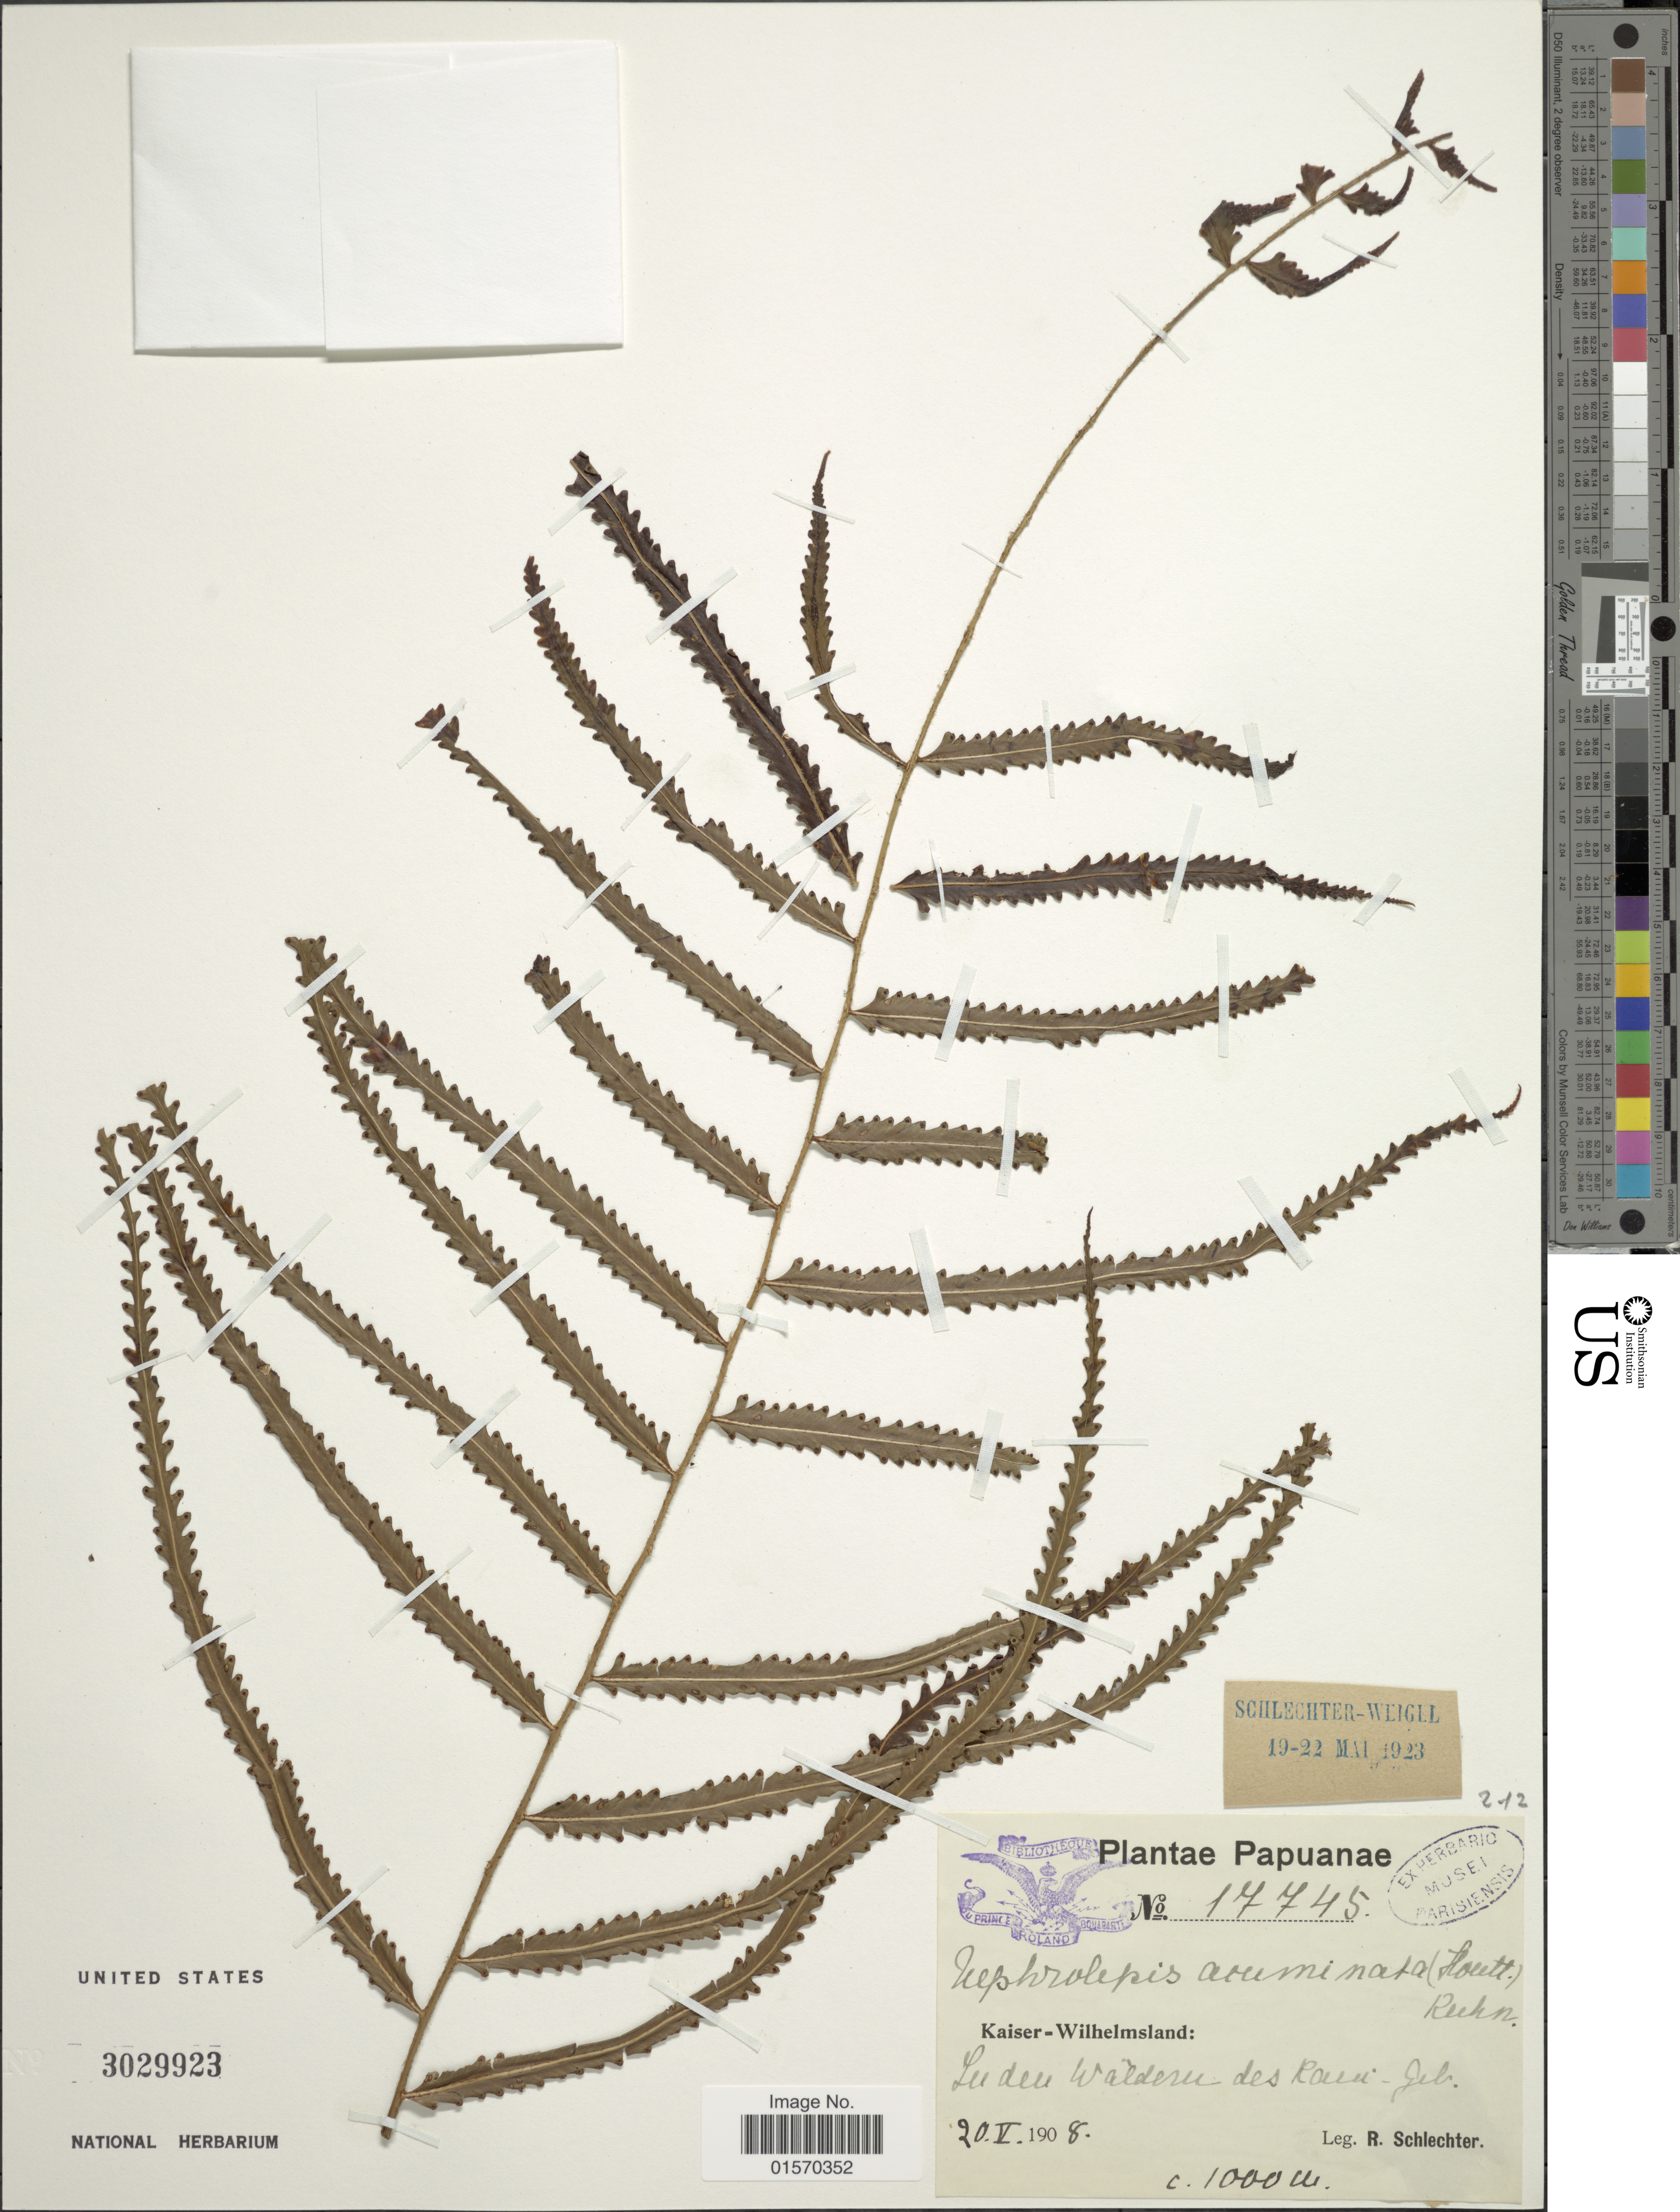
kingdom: Plantae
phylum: Tracheophyta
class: Polypodiopsida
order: Polypodiales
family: Nephrolepidaceae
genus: Nephrolepis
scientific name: Nephrolepis acuminata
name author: (Houtt.) Kuhn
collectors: F. R. R. Schlechter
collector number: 17745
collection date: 1908-05-20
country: Papua New Guinea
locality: Papuanae. Kaiser-Wilhelmsland: In Wäldern des Kani-geb.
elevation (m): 1000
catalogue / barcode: US 3029923